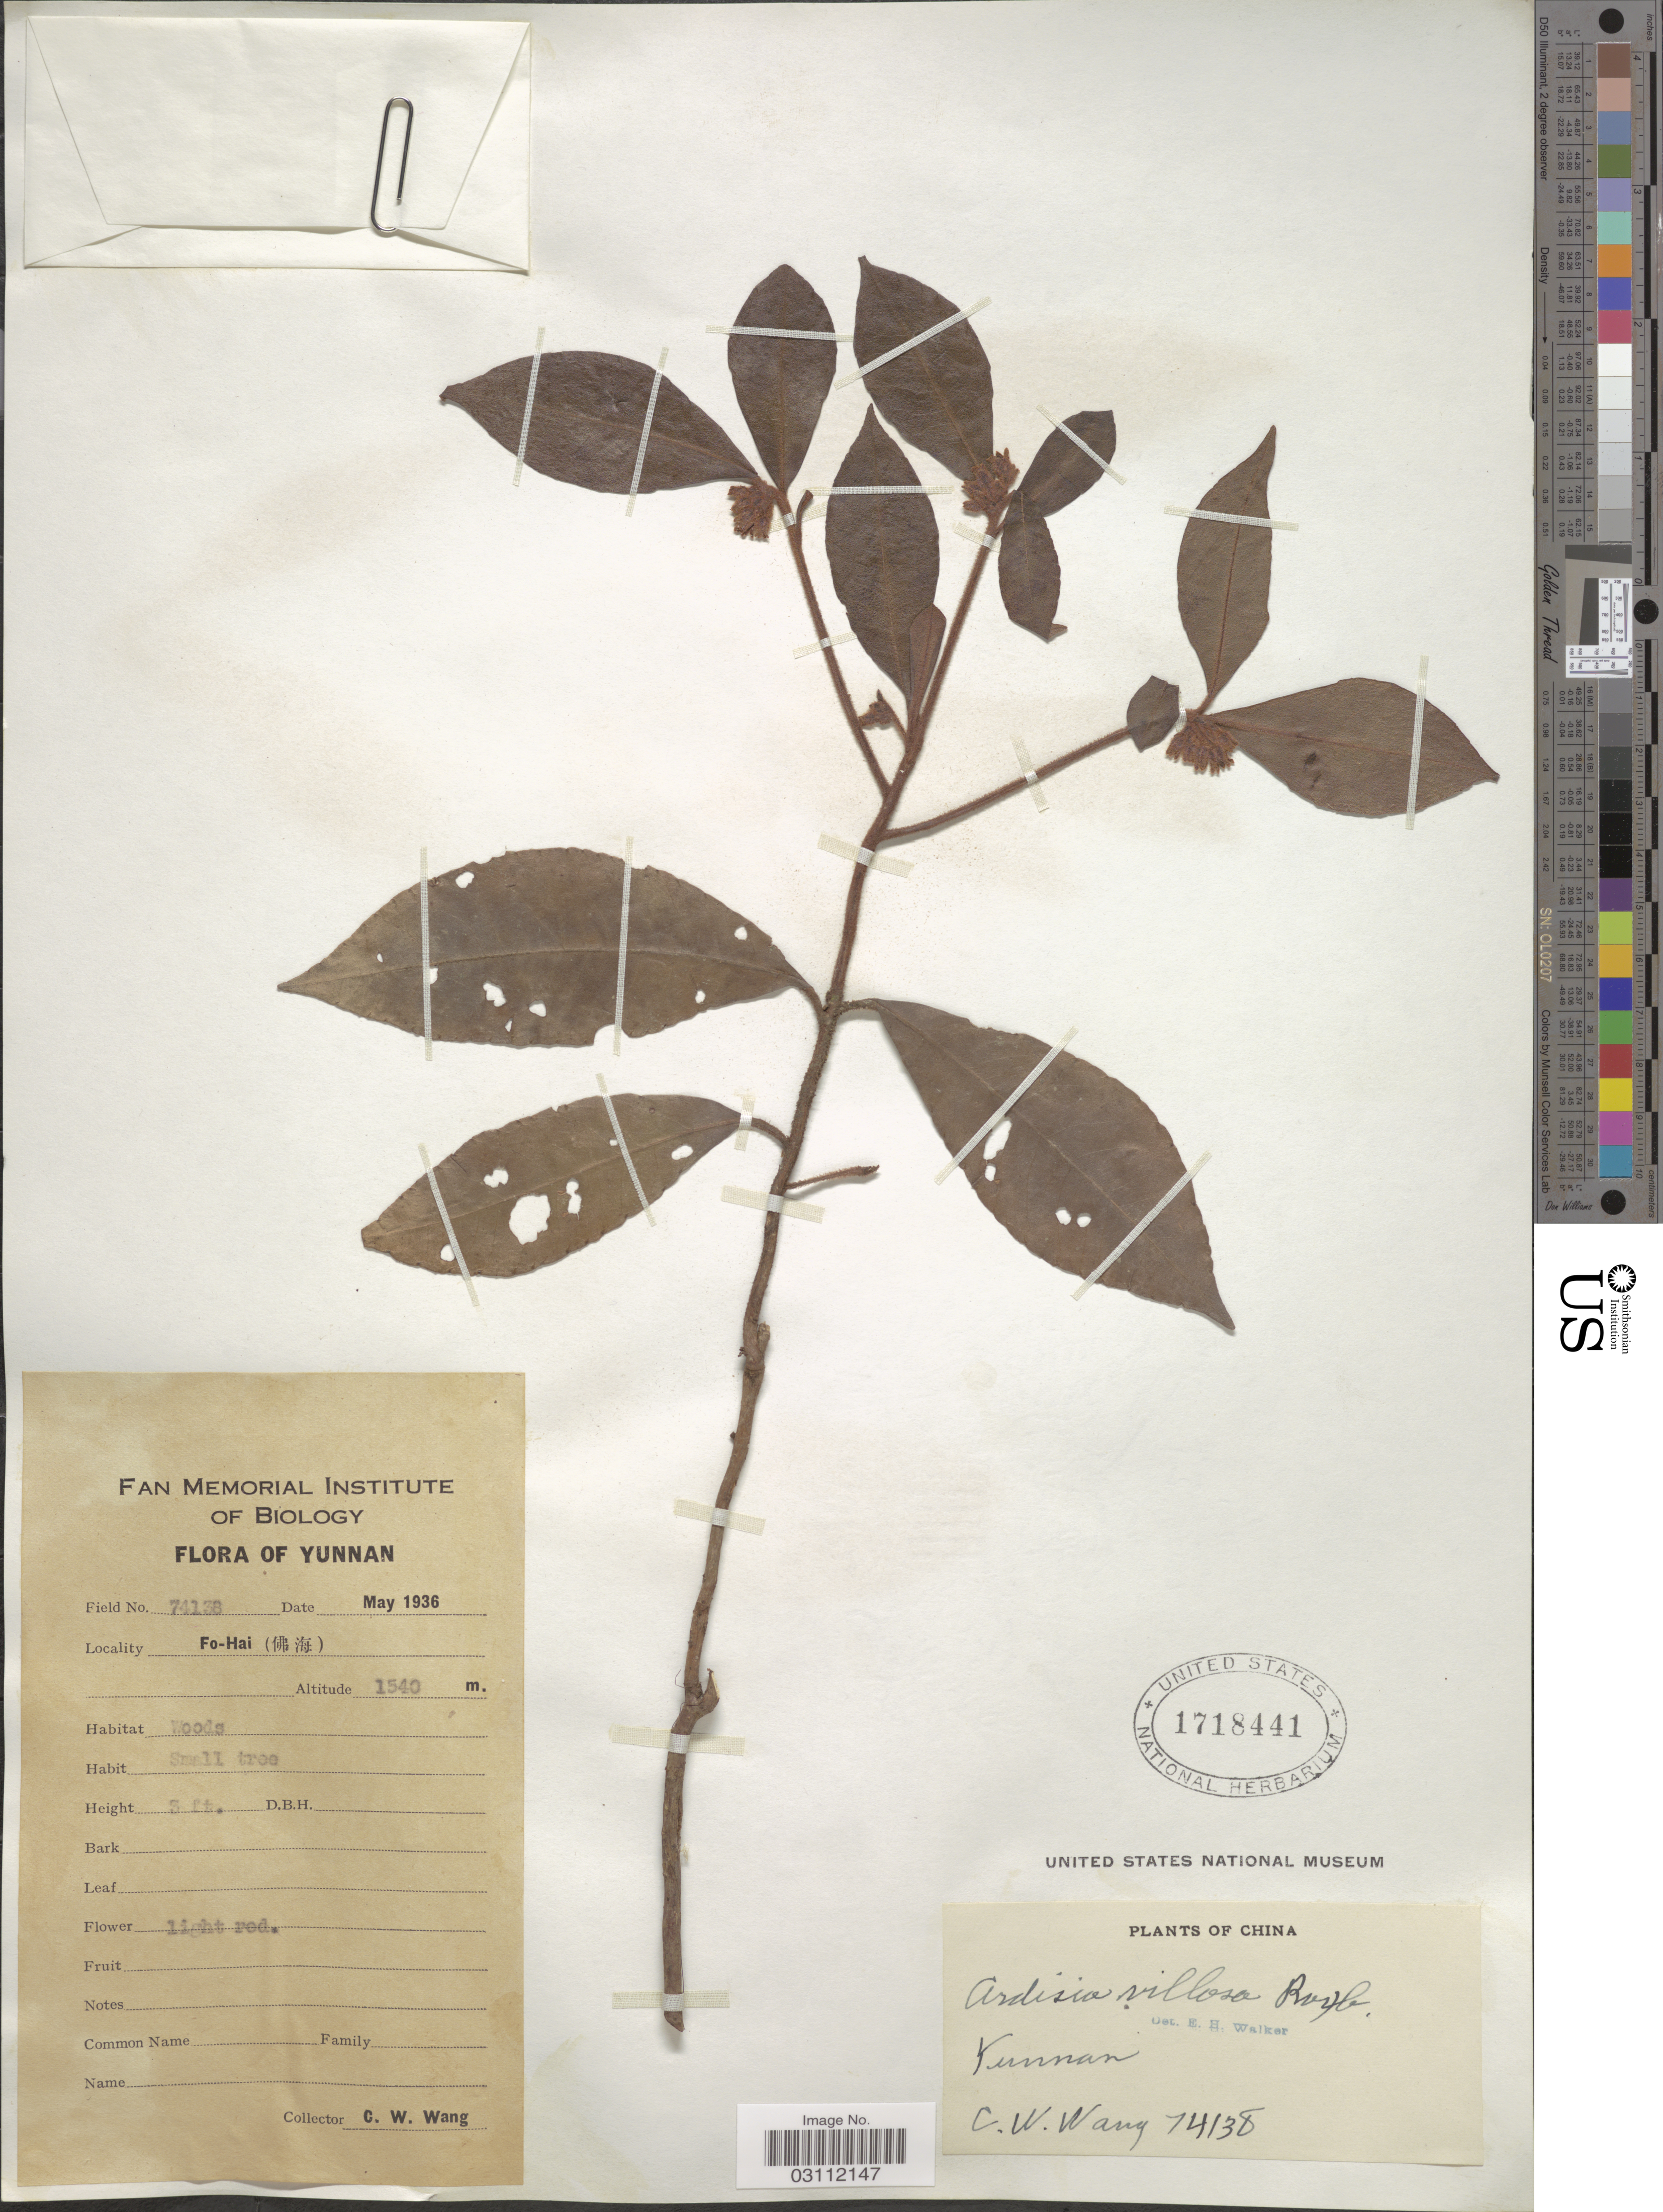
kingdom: Plantae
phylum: Tracheophyta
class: Magnoliopsida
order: Ericales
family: Primulaceae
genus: Ardisia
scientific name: Ardisia villosa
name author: Roxb.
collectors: C. W. Wang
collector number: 74138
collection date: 1936-05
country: China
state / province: Yunnan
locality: Yunnan, Fo-Hai.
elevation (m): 1540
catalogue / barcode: US 1718441